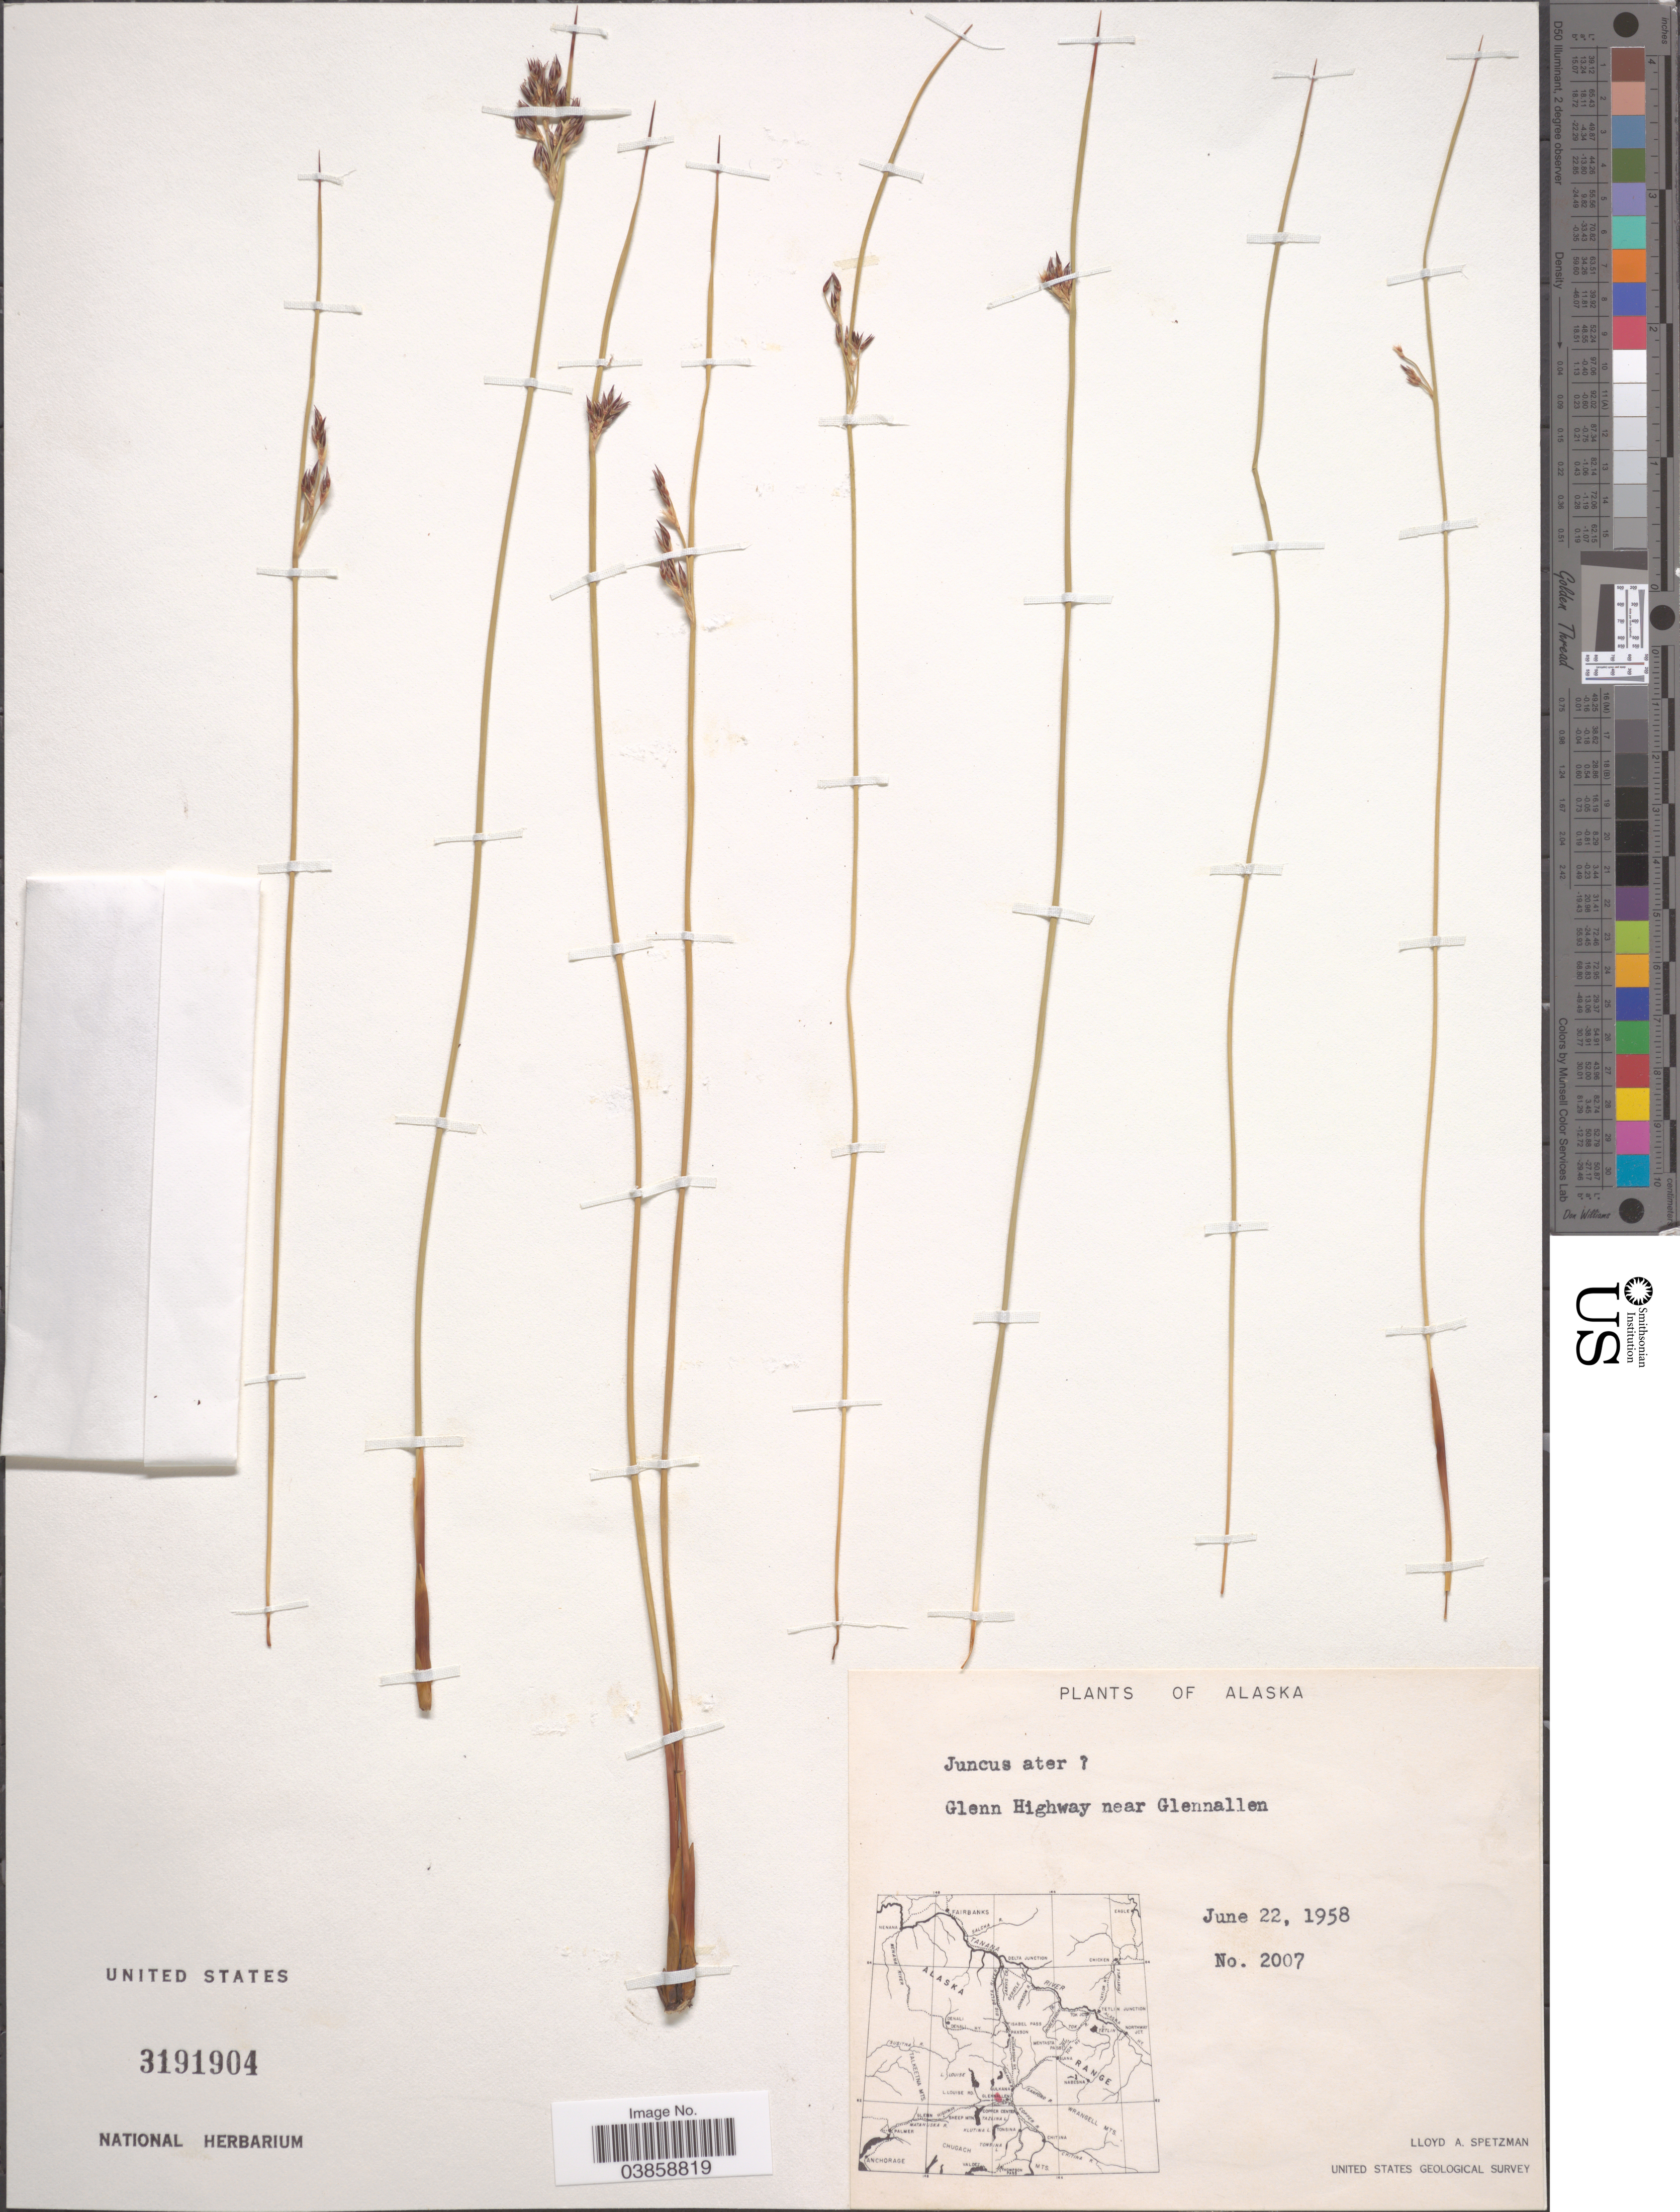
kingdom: Plantae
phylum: Tracheophyta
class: Liliopsida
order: Poales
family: Juncaceae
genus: Juncus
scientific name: Juncus sp.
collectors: L. Spetzman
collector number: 2007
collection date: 1958-06-22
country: United States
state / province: Alaska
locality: Glenn Highway near Glennallen.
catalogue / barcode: US 3191904